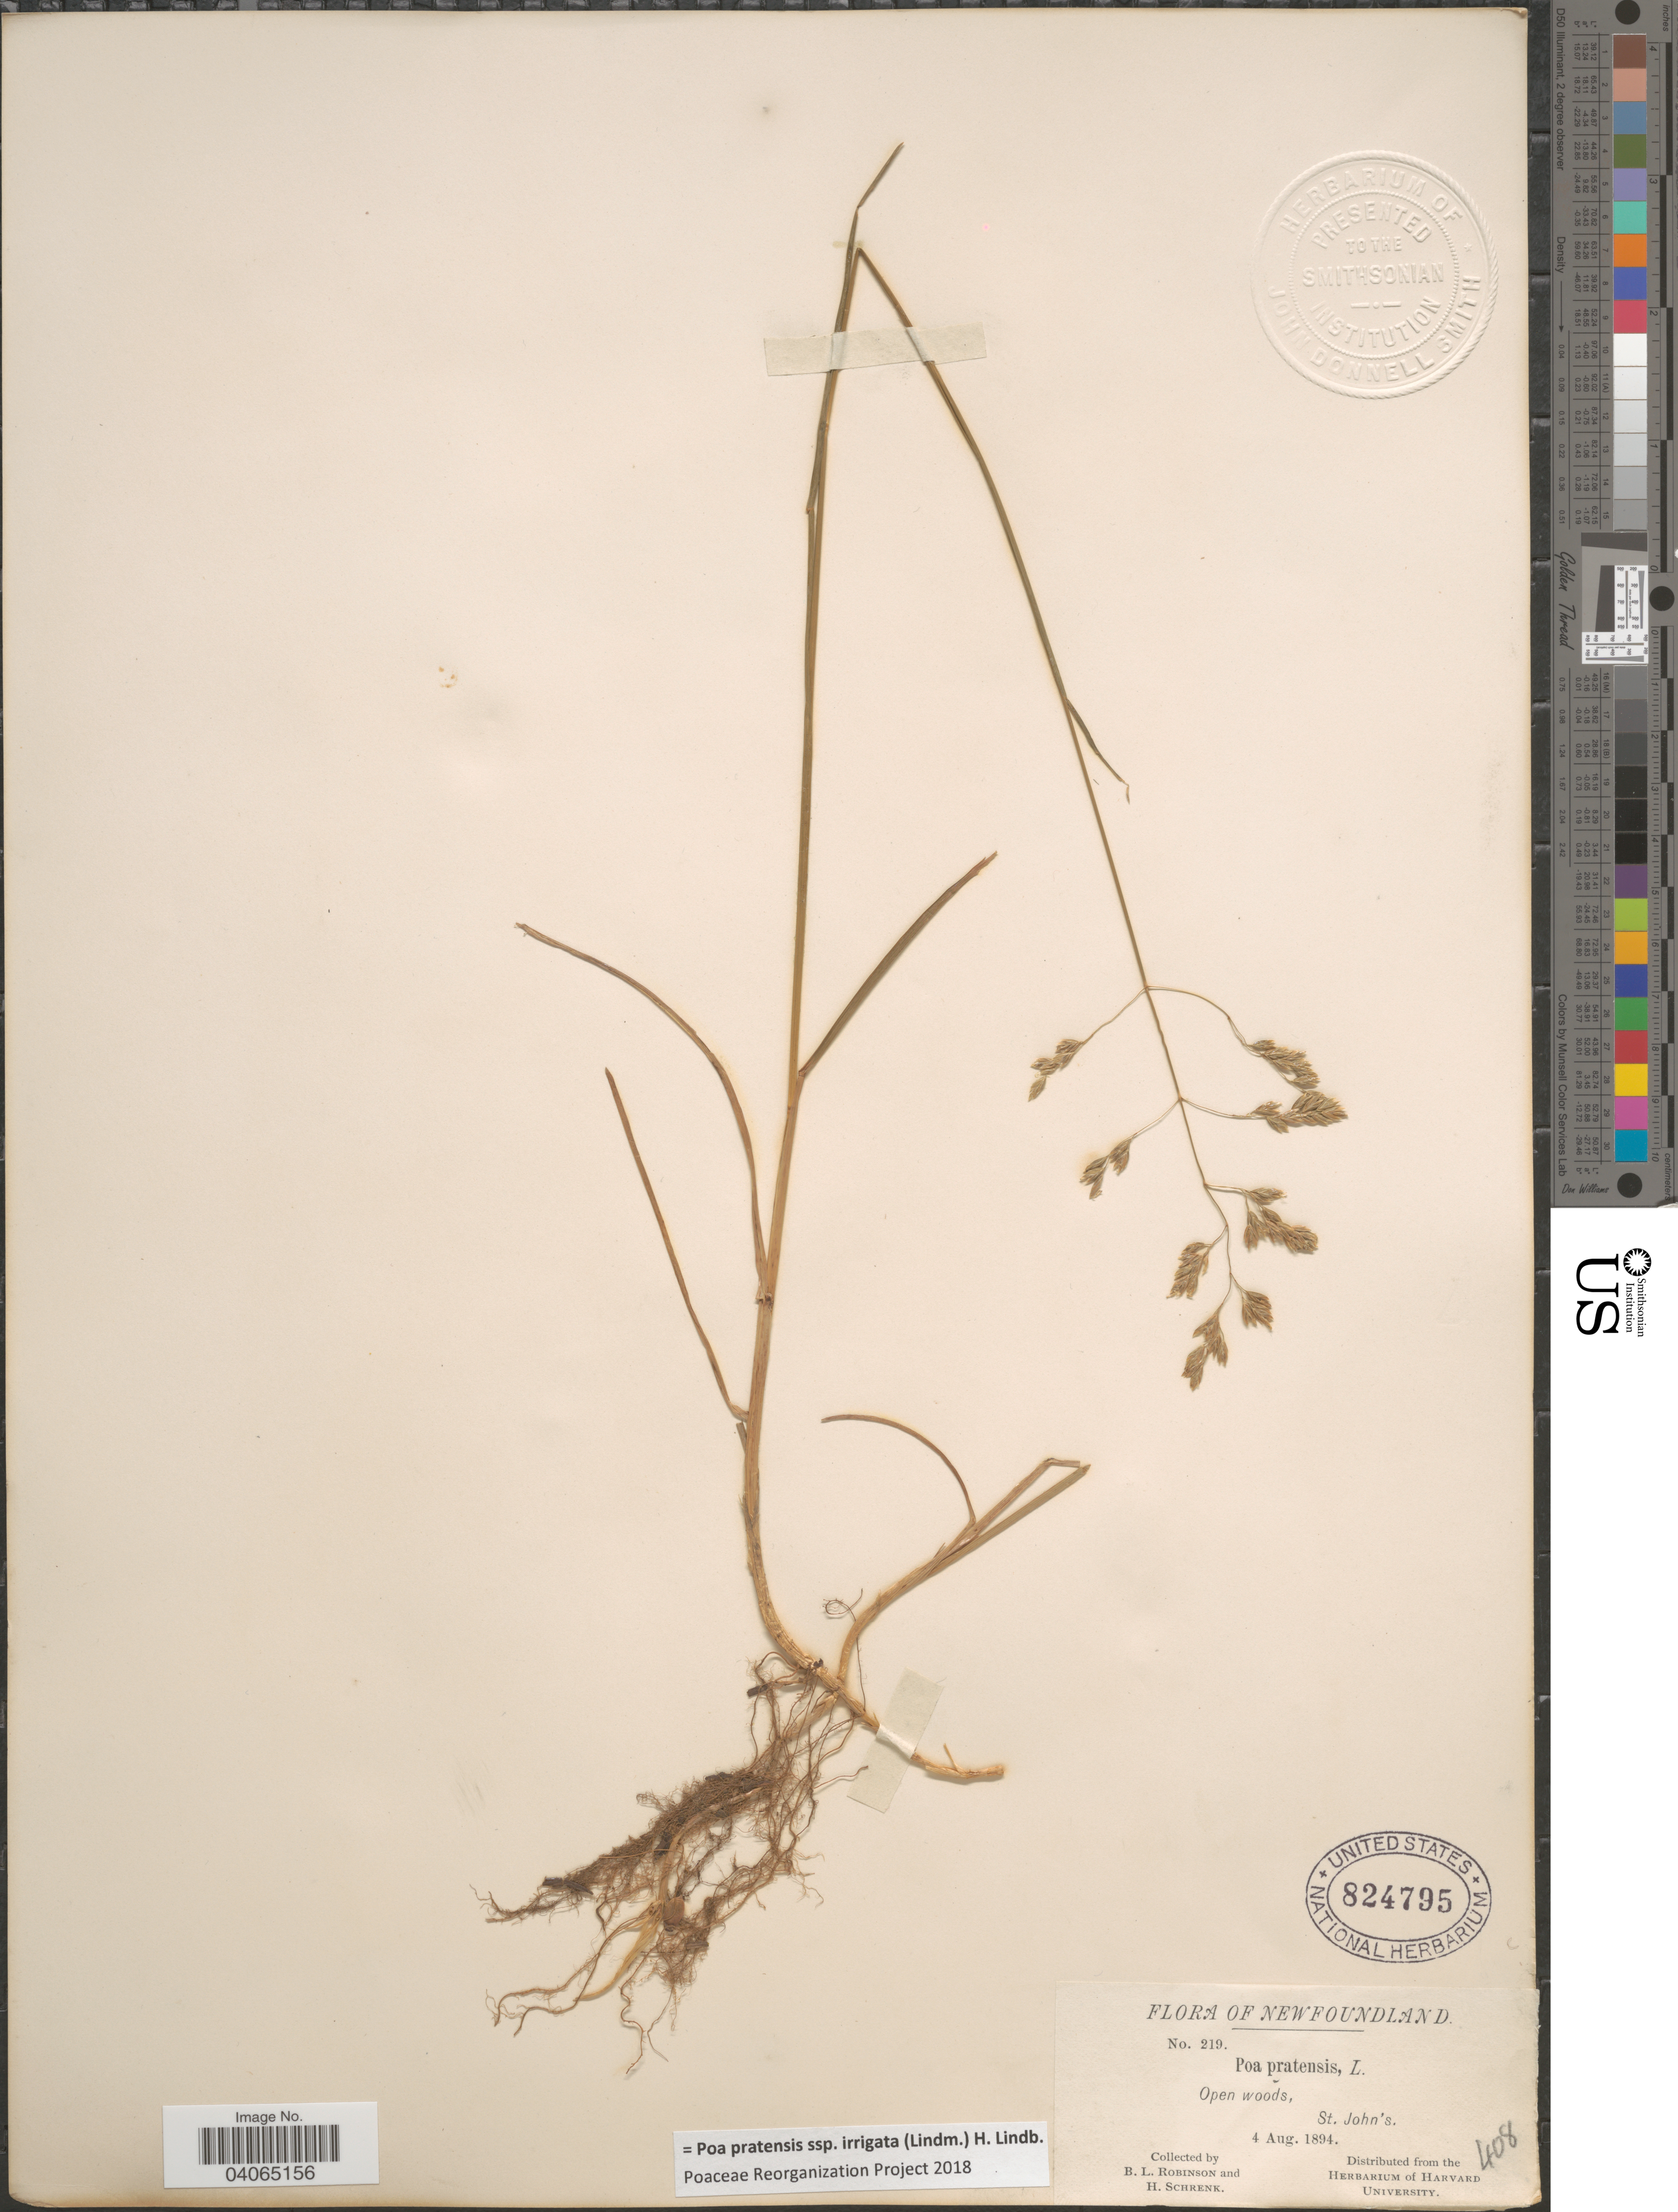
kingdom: Plantae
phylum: Tracheophyta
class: Liliopsida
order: Poales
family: Poaceae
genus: Poa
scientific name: Poa pratensis subsp. irrigata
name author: (Lindm.) H. Lindb.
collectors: B. L. Robinson & H. Schrenk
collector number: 219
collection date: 1894-08-04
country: Canada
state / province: Newfoundland and Labrador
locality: Open woods, St. John's.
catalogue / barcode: US 824795